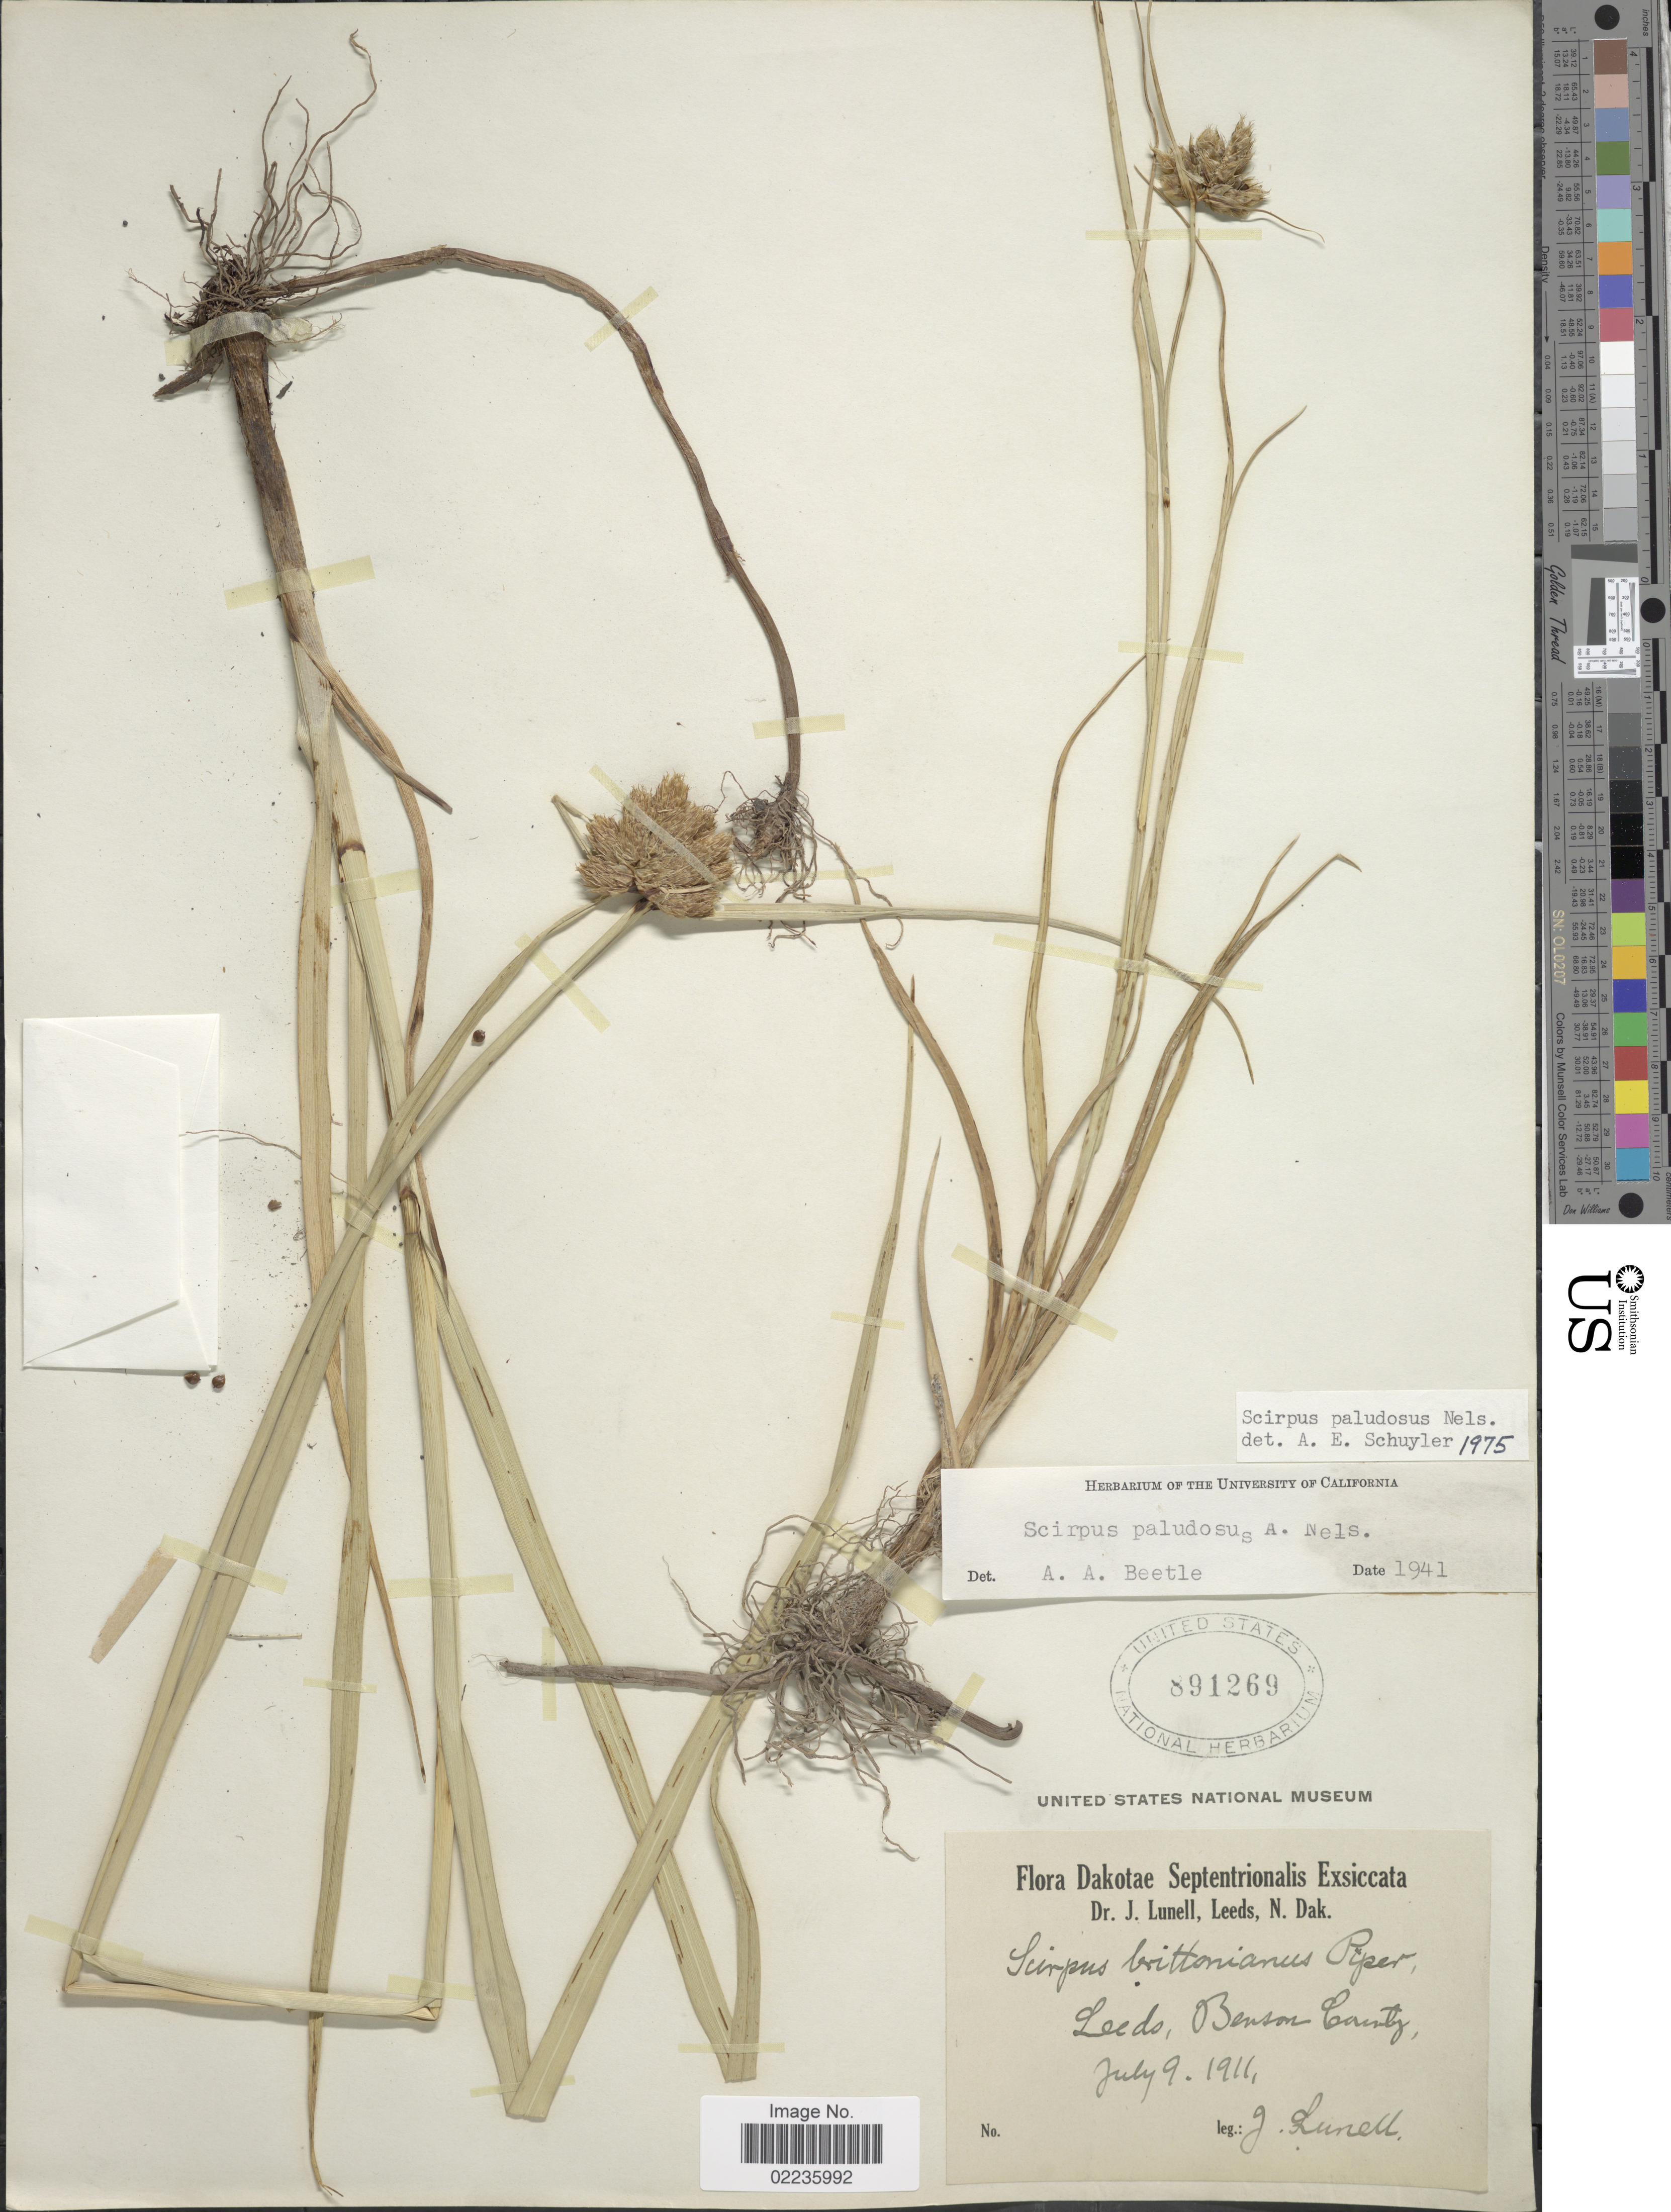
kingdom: Plantae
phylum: Tracheophyta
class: Liliopsida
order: Poales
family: Cyperaceae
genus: Bolboschoenus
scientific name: Bolboschoenus maritimus subsp. paludosus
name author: (A. Nelson) T. Koyama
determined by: Strong, M. T., (US), Smithsonian Institution - National Museum of Natural History (UNITED STATES)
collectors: J. Lunell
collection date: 1911-07-09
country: United States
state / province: North Dakota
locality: Leeds, Benson County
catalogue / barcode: US 891269